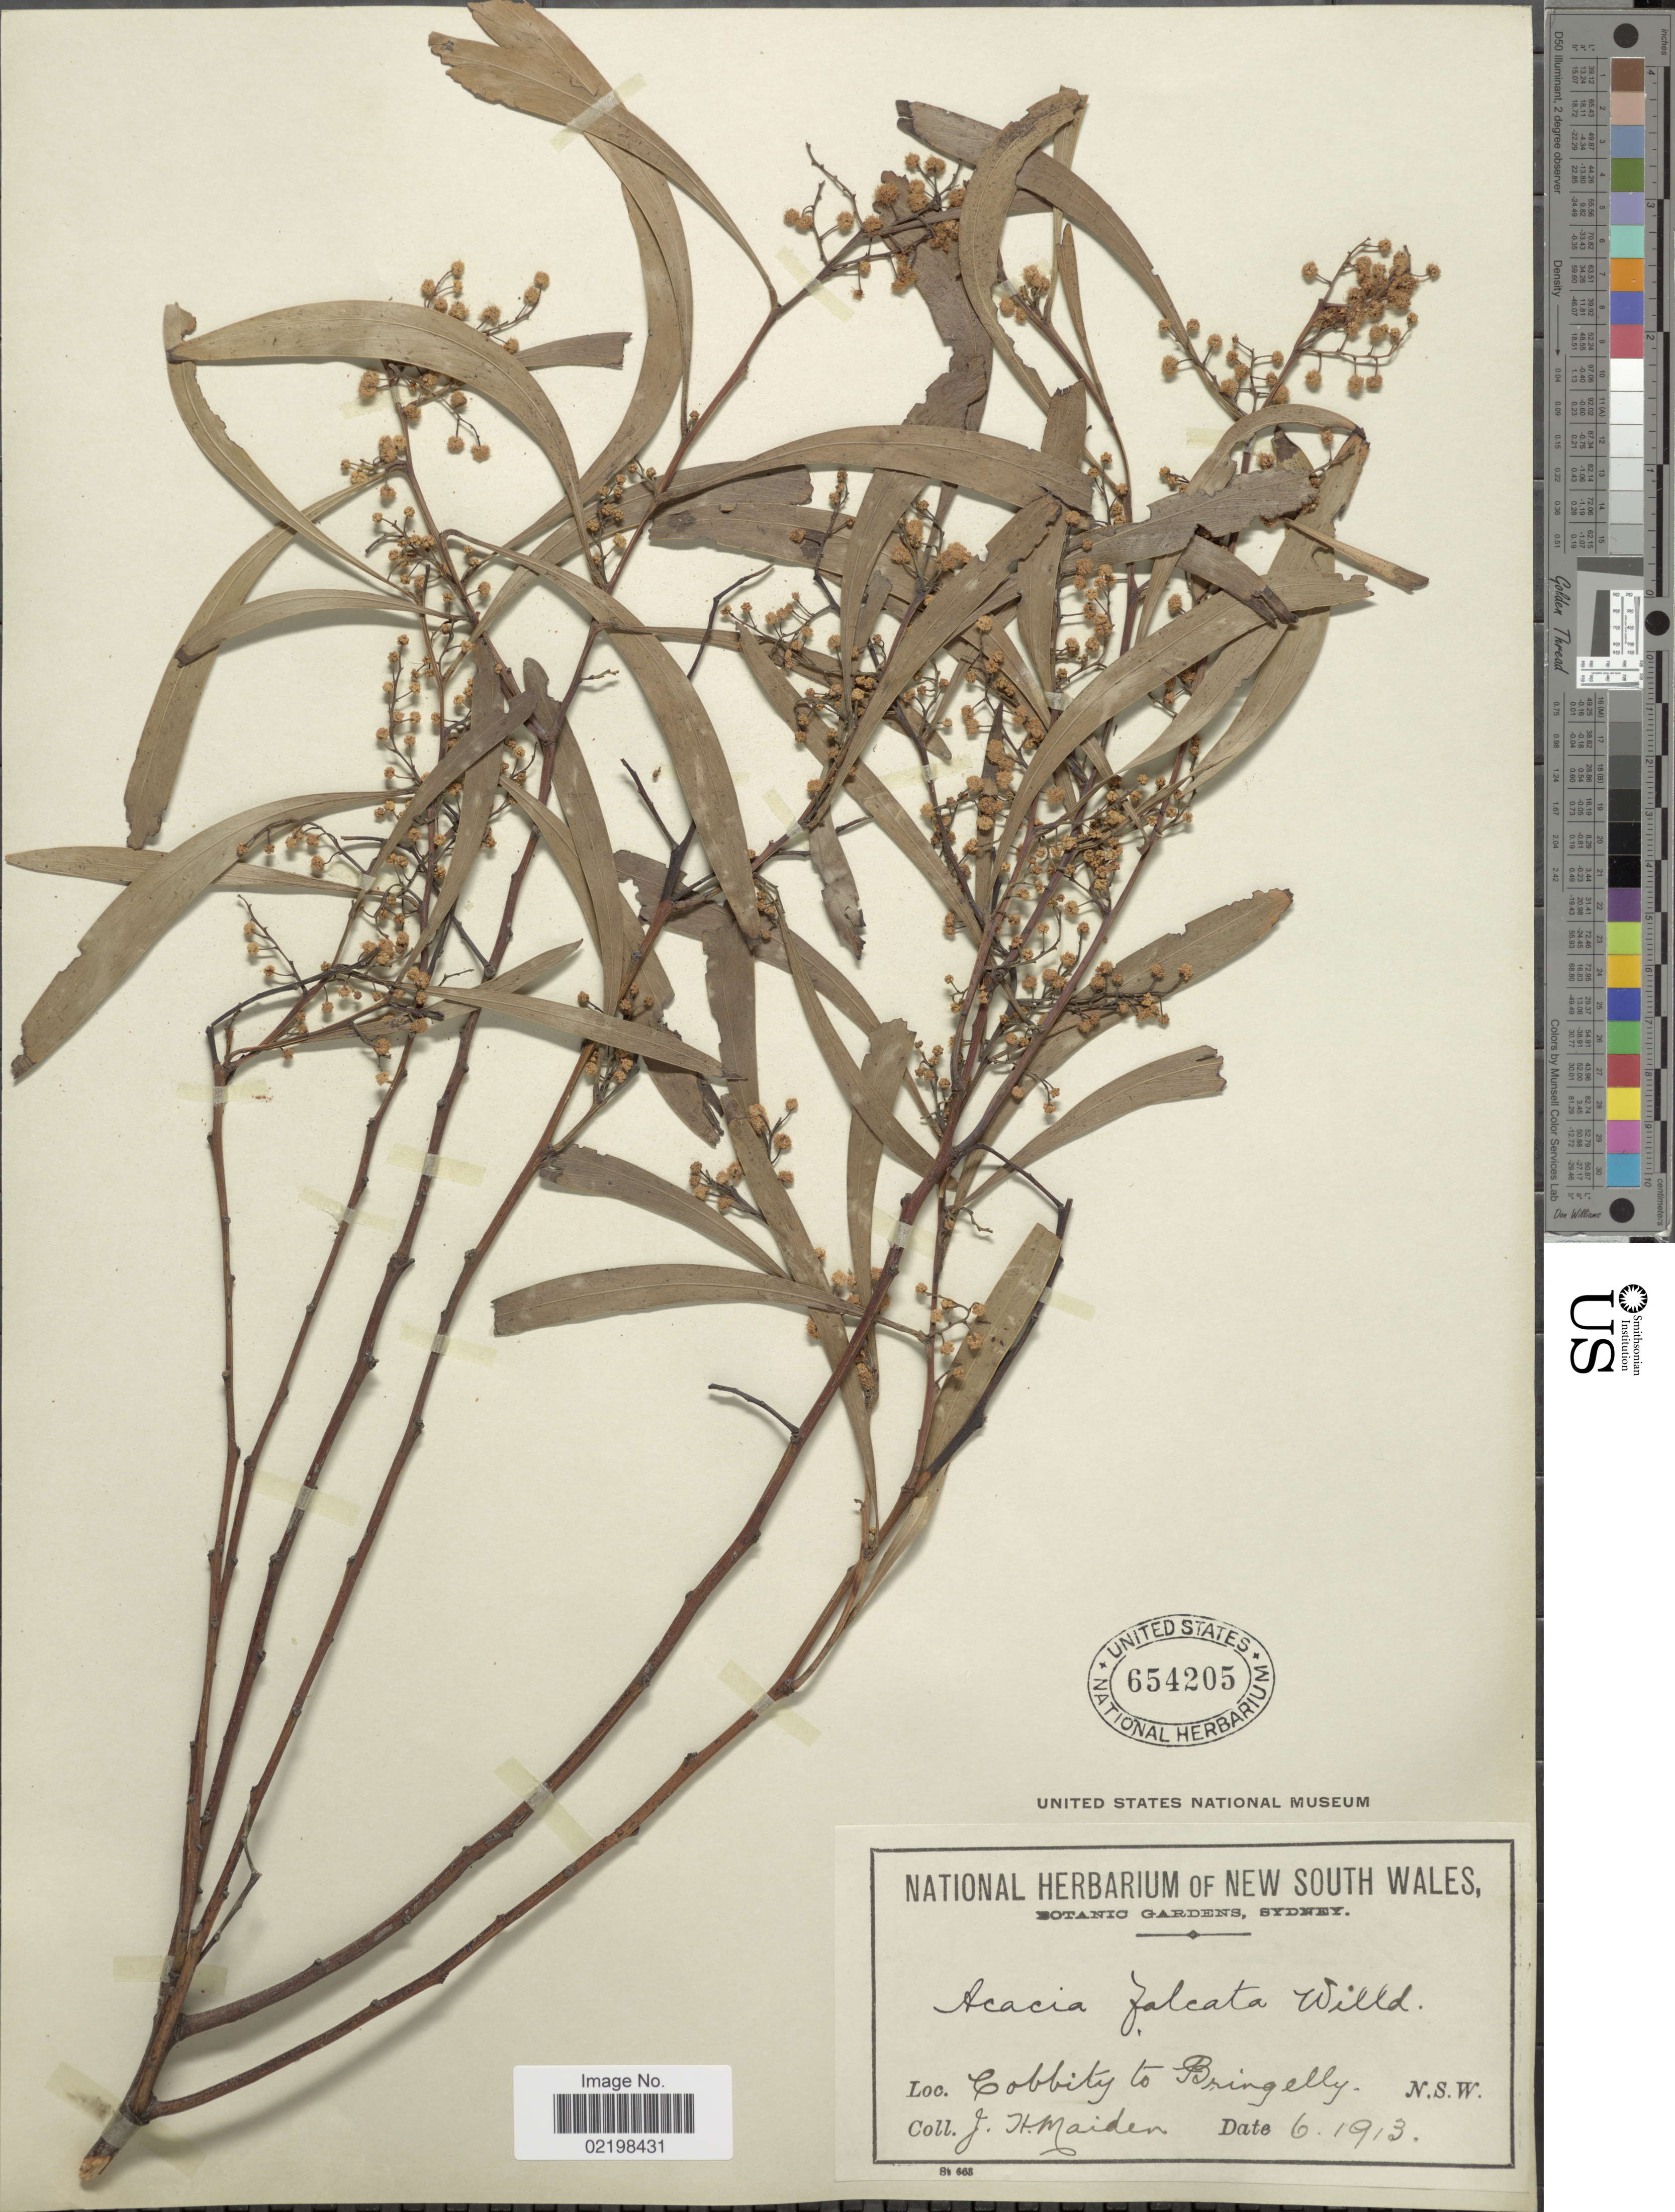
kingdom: Plantae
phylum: Tracheophyta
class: Magnoliopsida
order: Fabales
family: Fabaceae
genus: Acacia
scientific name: Acacia falcata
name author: Willd.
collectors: J. Maiden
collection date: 1913-06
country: Australia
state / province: New South Wales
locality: Cobbity to Bringelly, N.S.W.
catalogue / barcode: US 654205